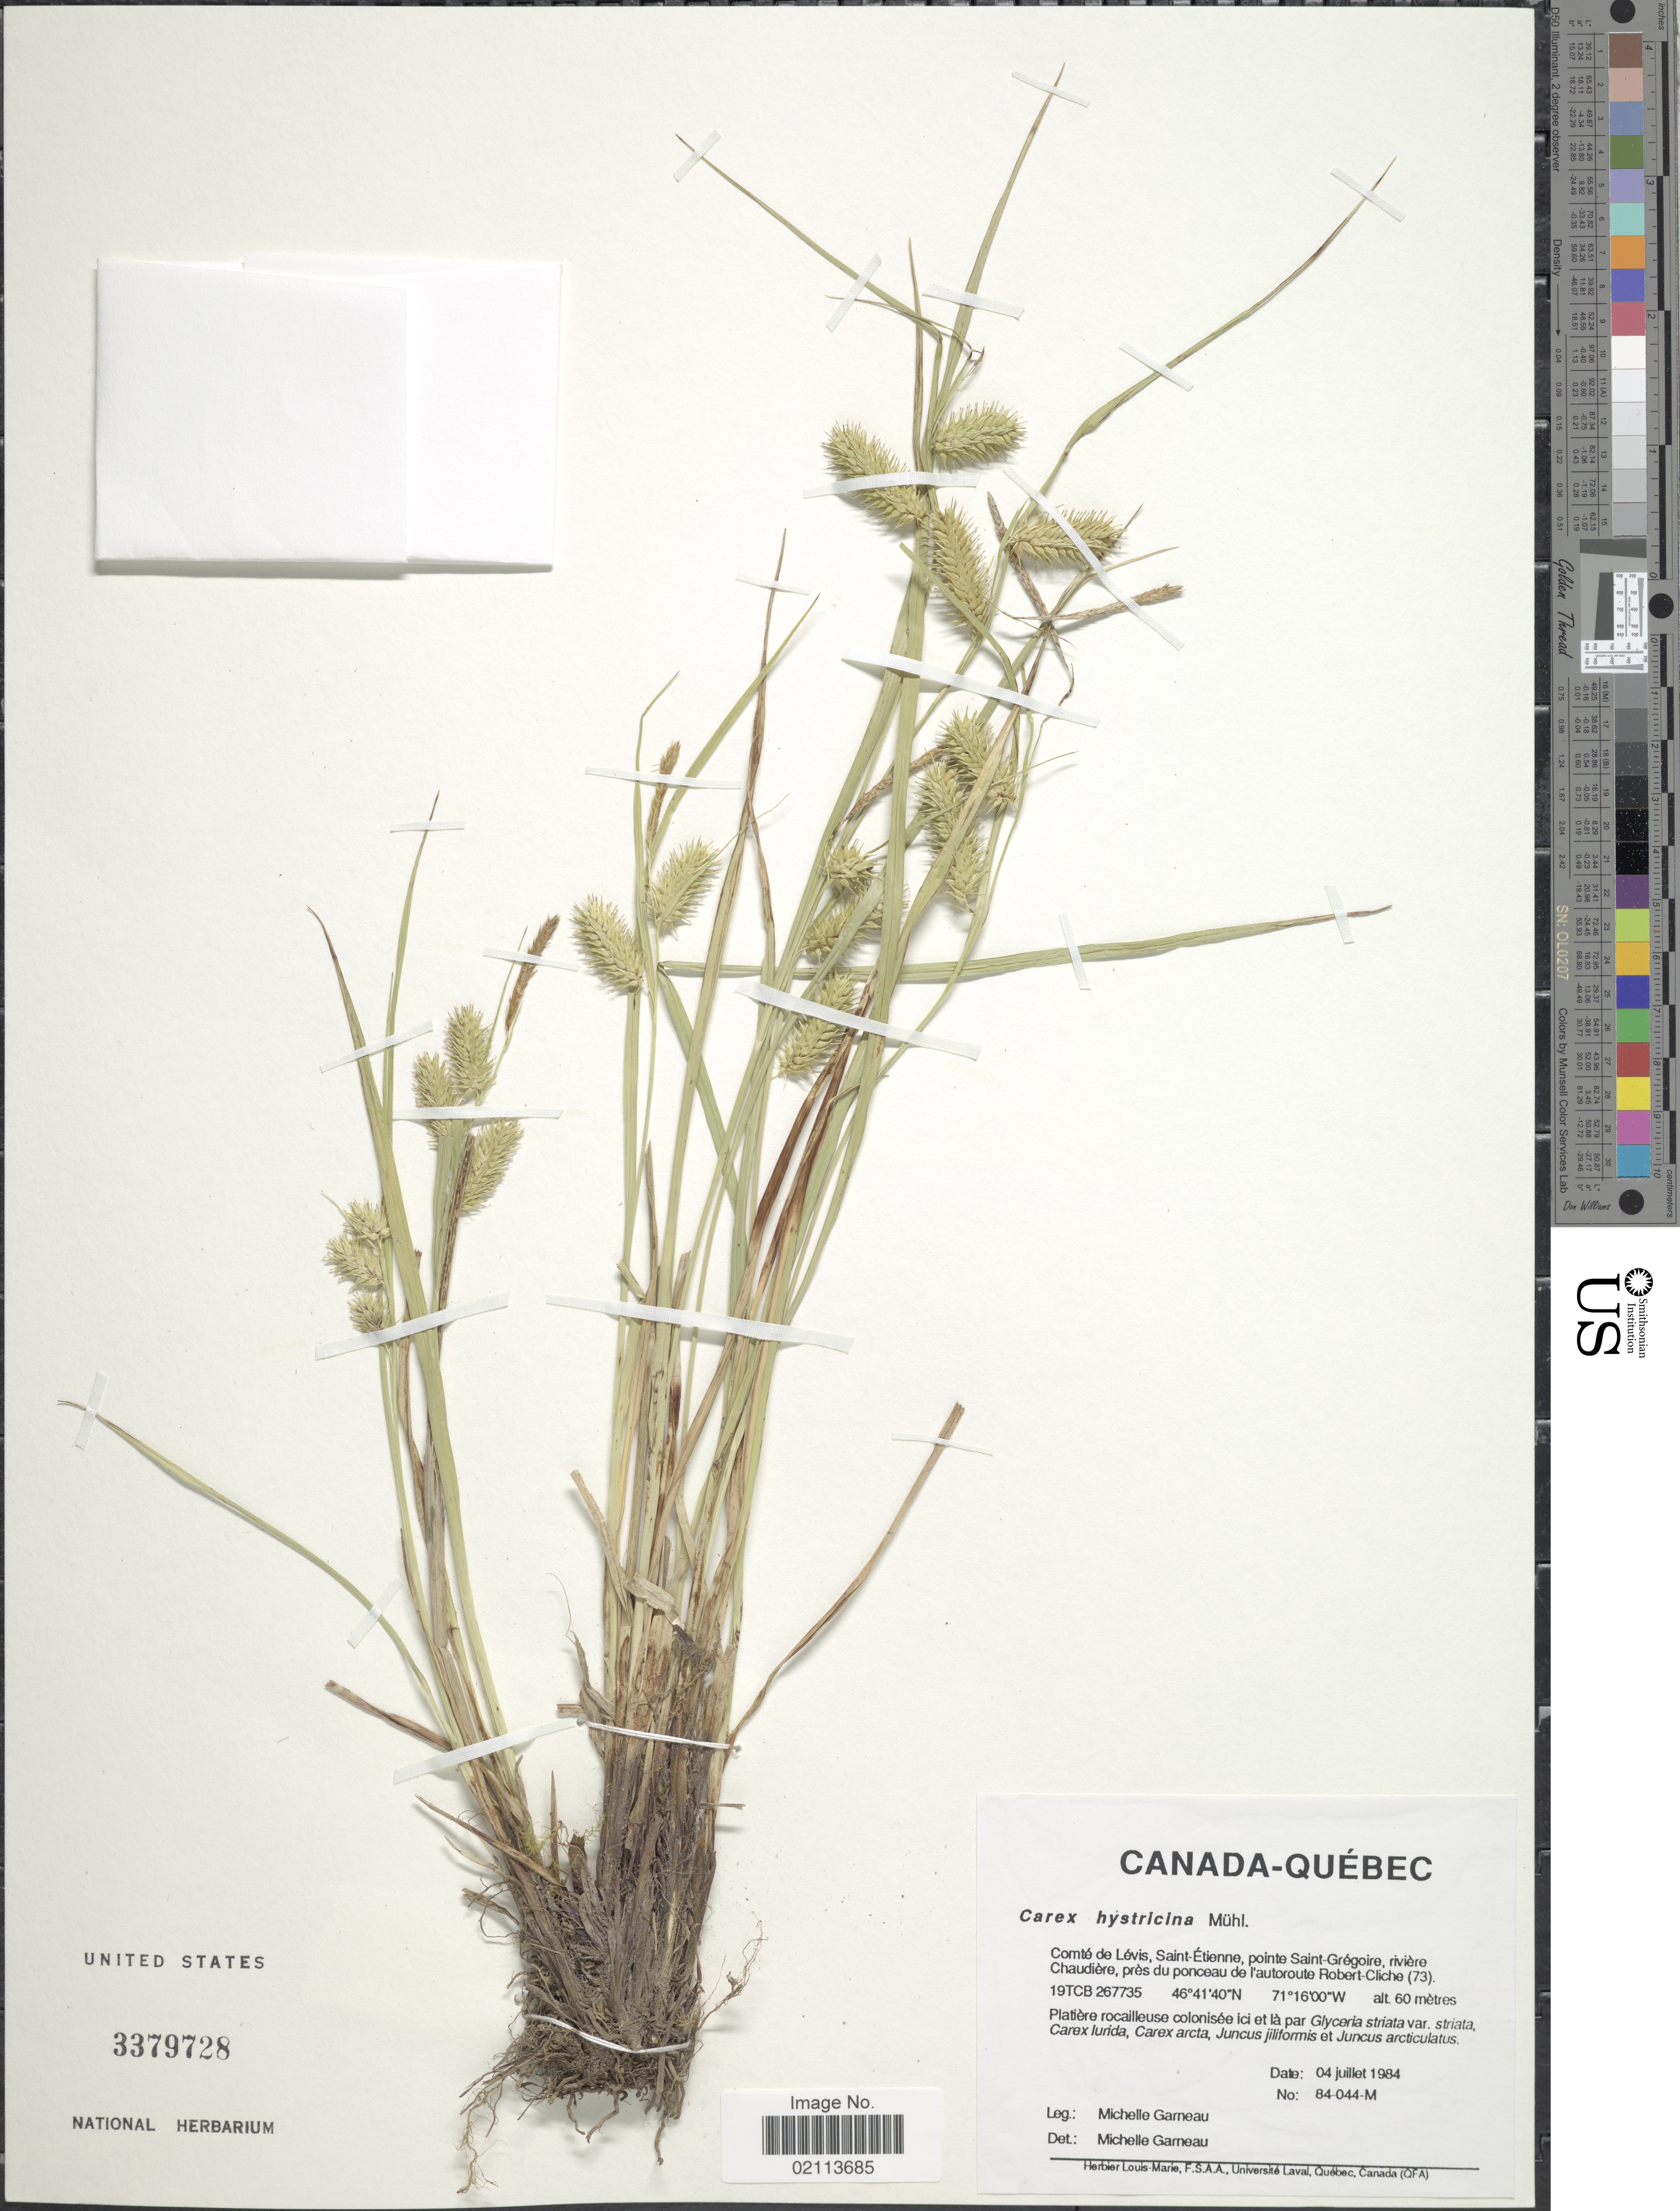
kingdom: Plantae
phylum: Tracheophyta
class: Liliopsida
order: Poales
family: Cyperaceae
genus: Carex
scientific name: Carex hystericina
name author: Muhl. ex Willd.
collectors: M. Garneau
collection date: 1984-07-04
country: Canada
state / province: Quebec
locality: Comte de Levis, Saint-Etienne, pointe Saint-Gregoire, riviere Chaudiere, pres du ponceau de l'autoroute Robert-Cliche (73) 19TCB 267735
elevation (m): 60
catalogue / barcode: US 3379728